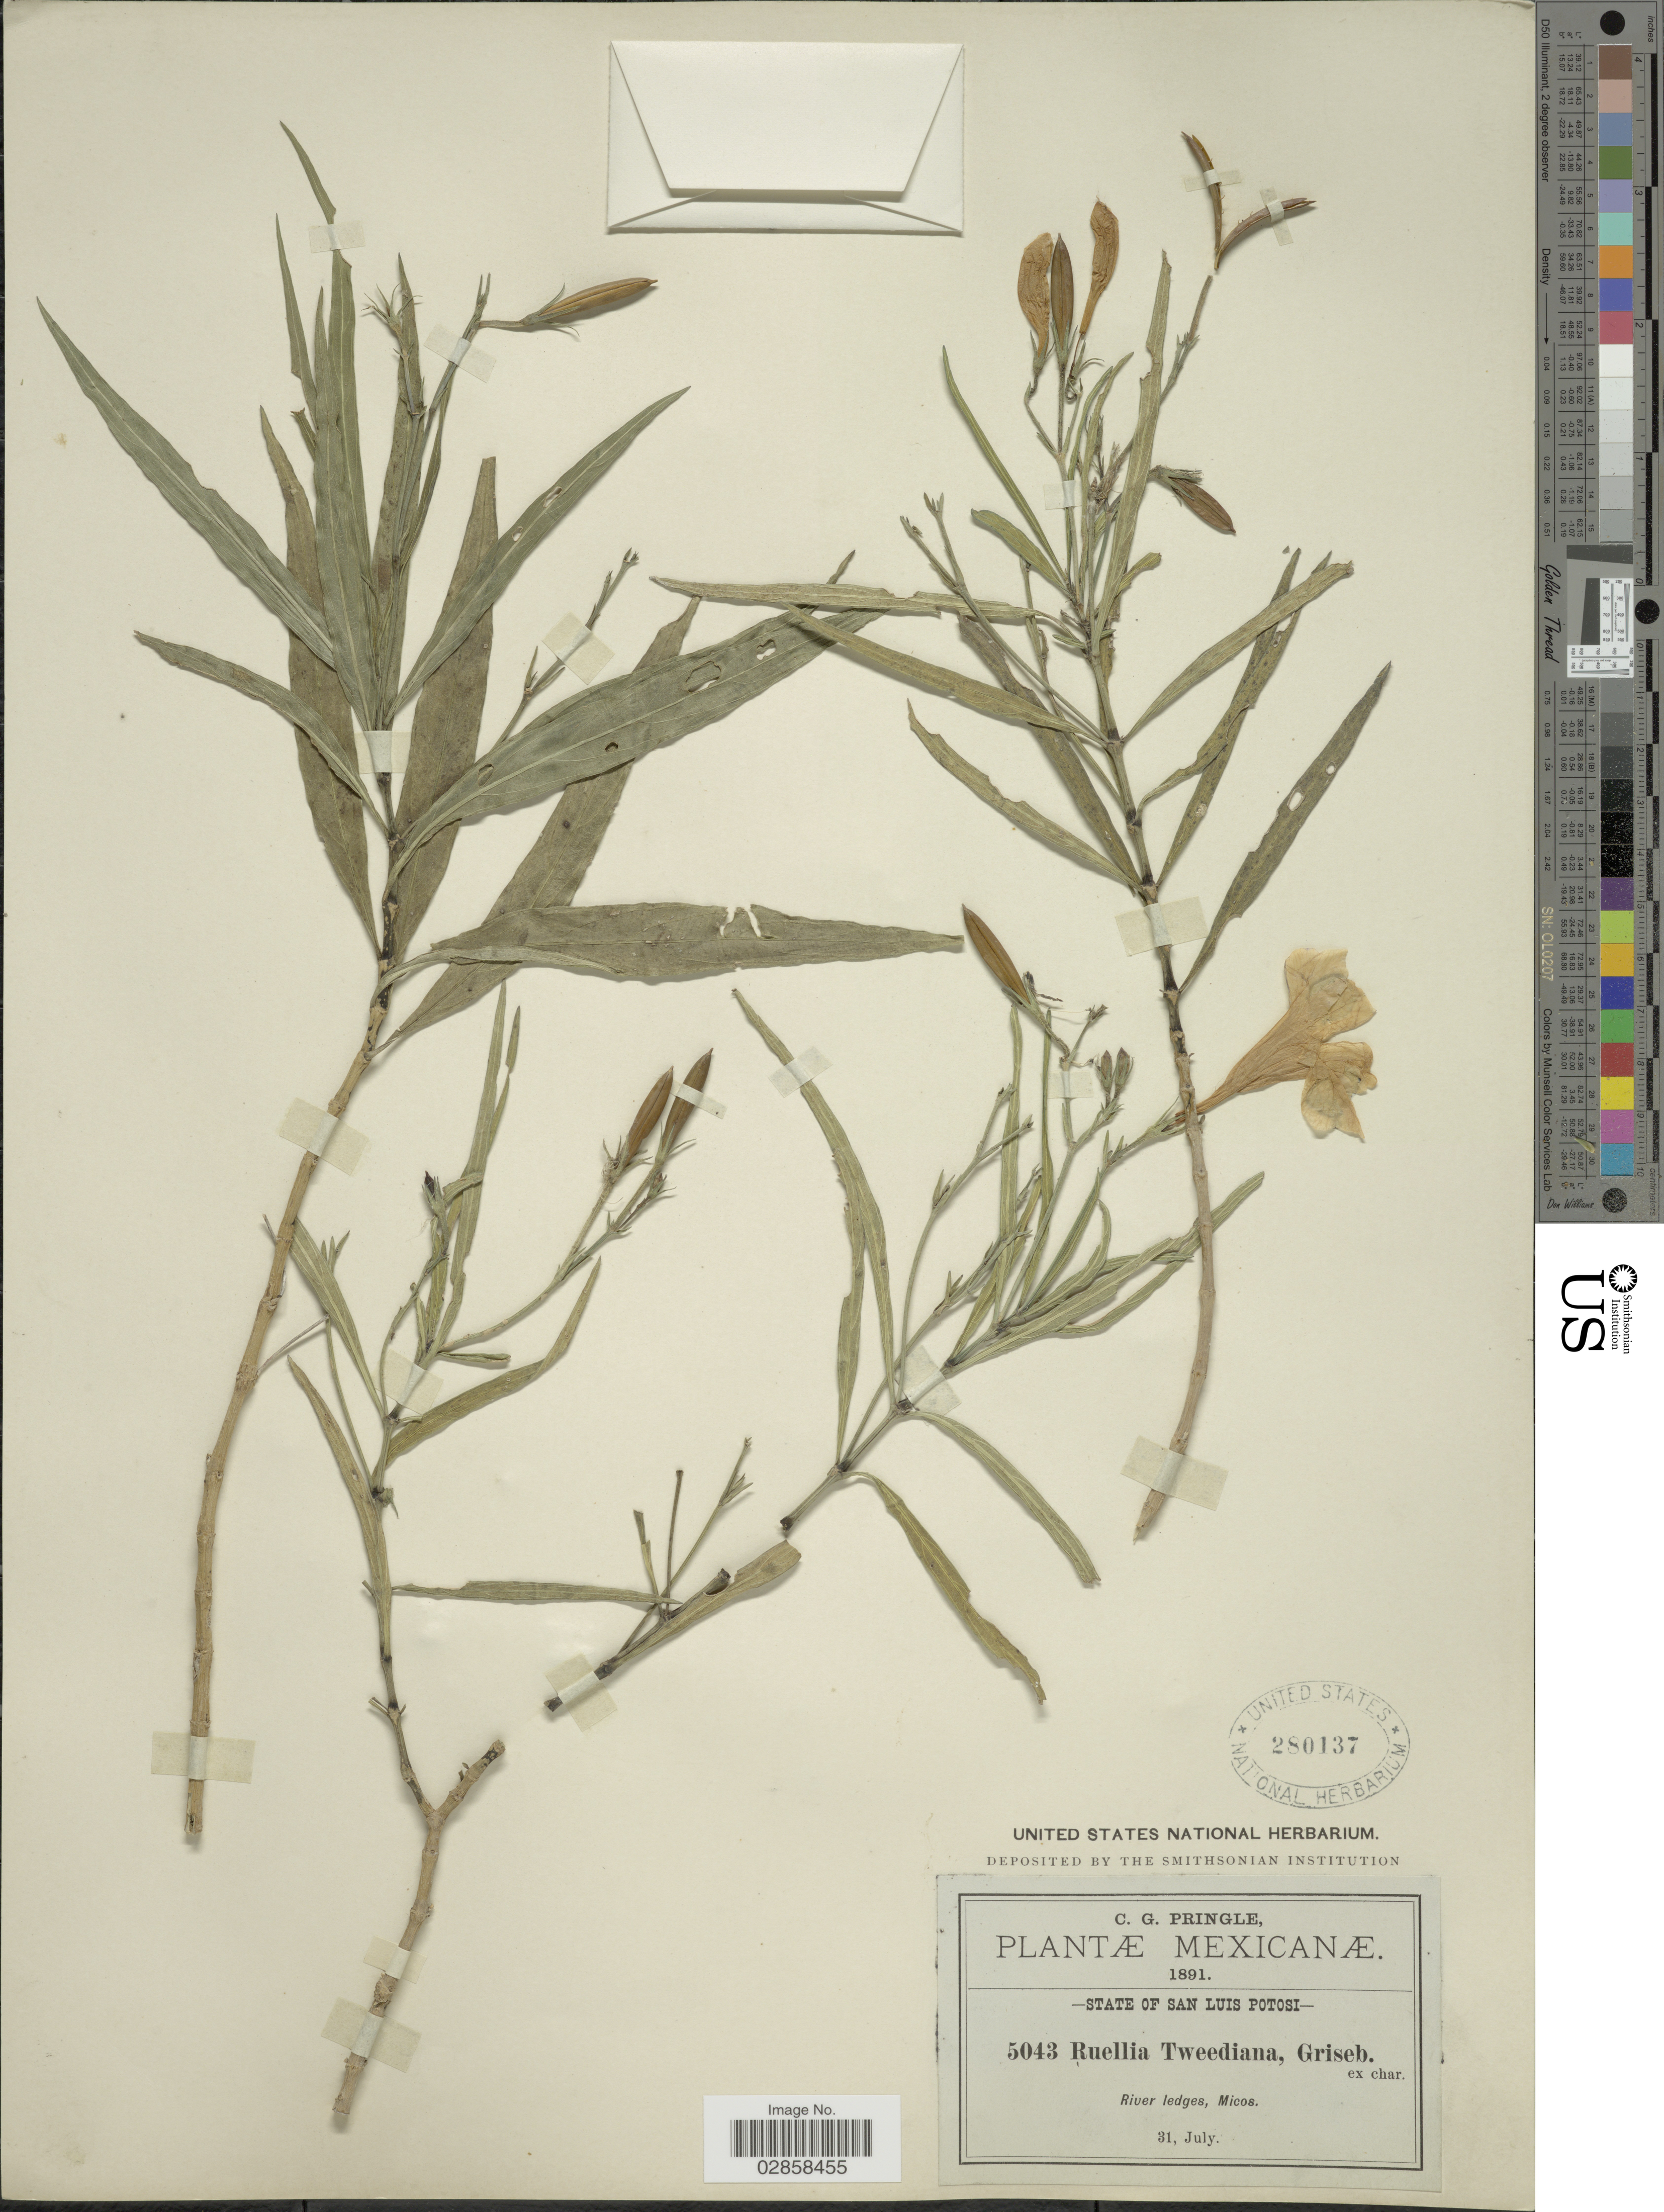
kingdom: Plantae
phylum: Tracheophyta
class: Magnoliopsida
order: Lamiales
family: Acanthaceae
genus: Ruellia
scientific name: Ruellia coerulea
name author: Morong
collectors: C. G. Pringle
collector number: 5043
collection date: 1891-07-31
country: Mexico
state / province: San Luis Potosí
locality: River ledges, Micos.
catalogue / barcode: US 280137